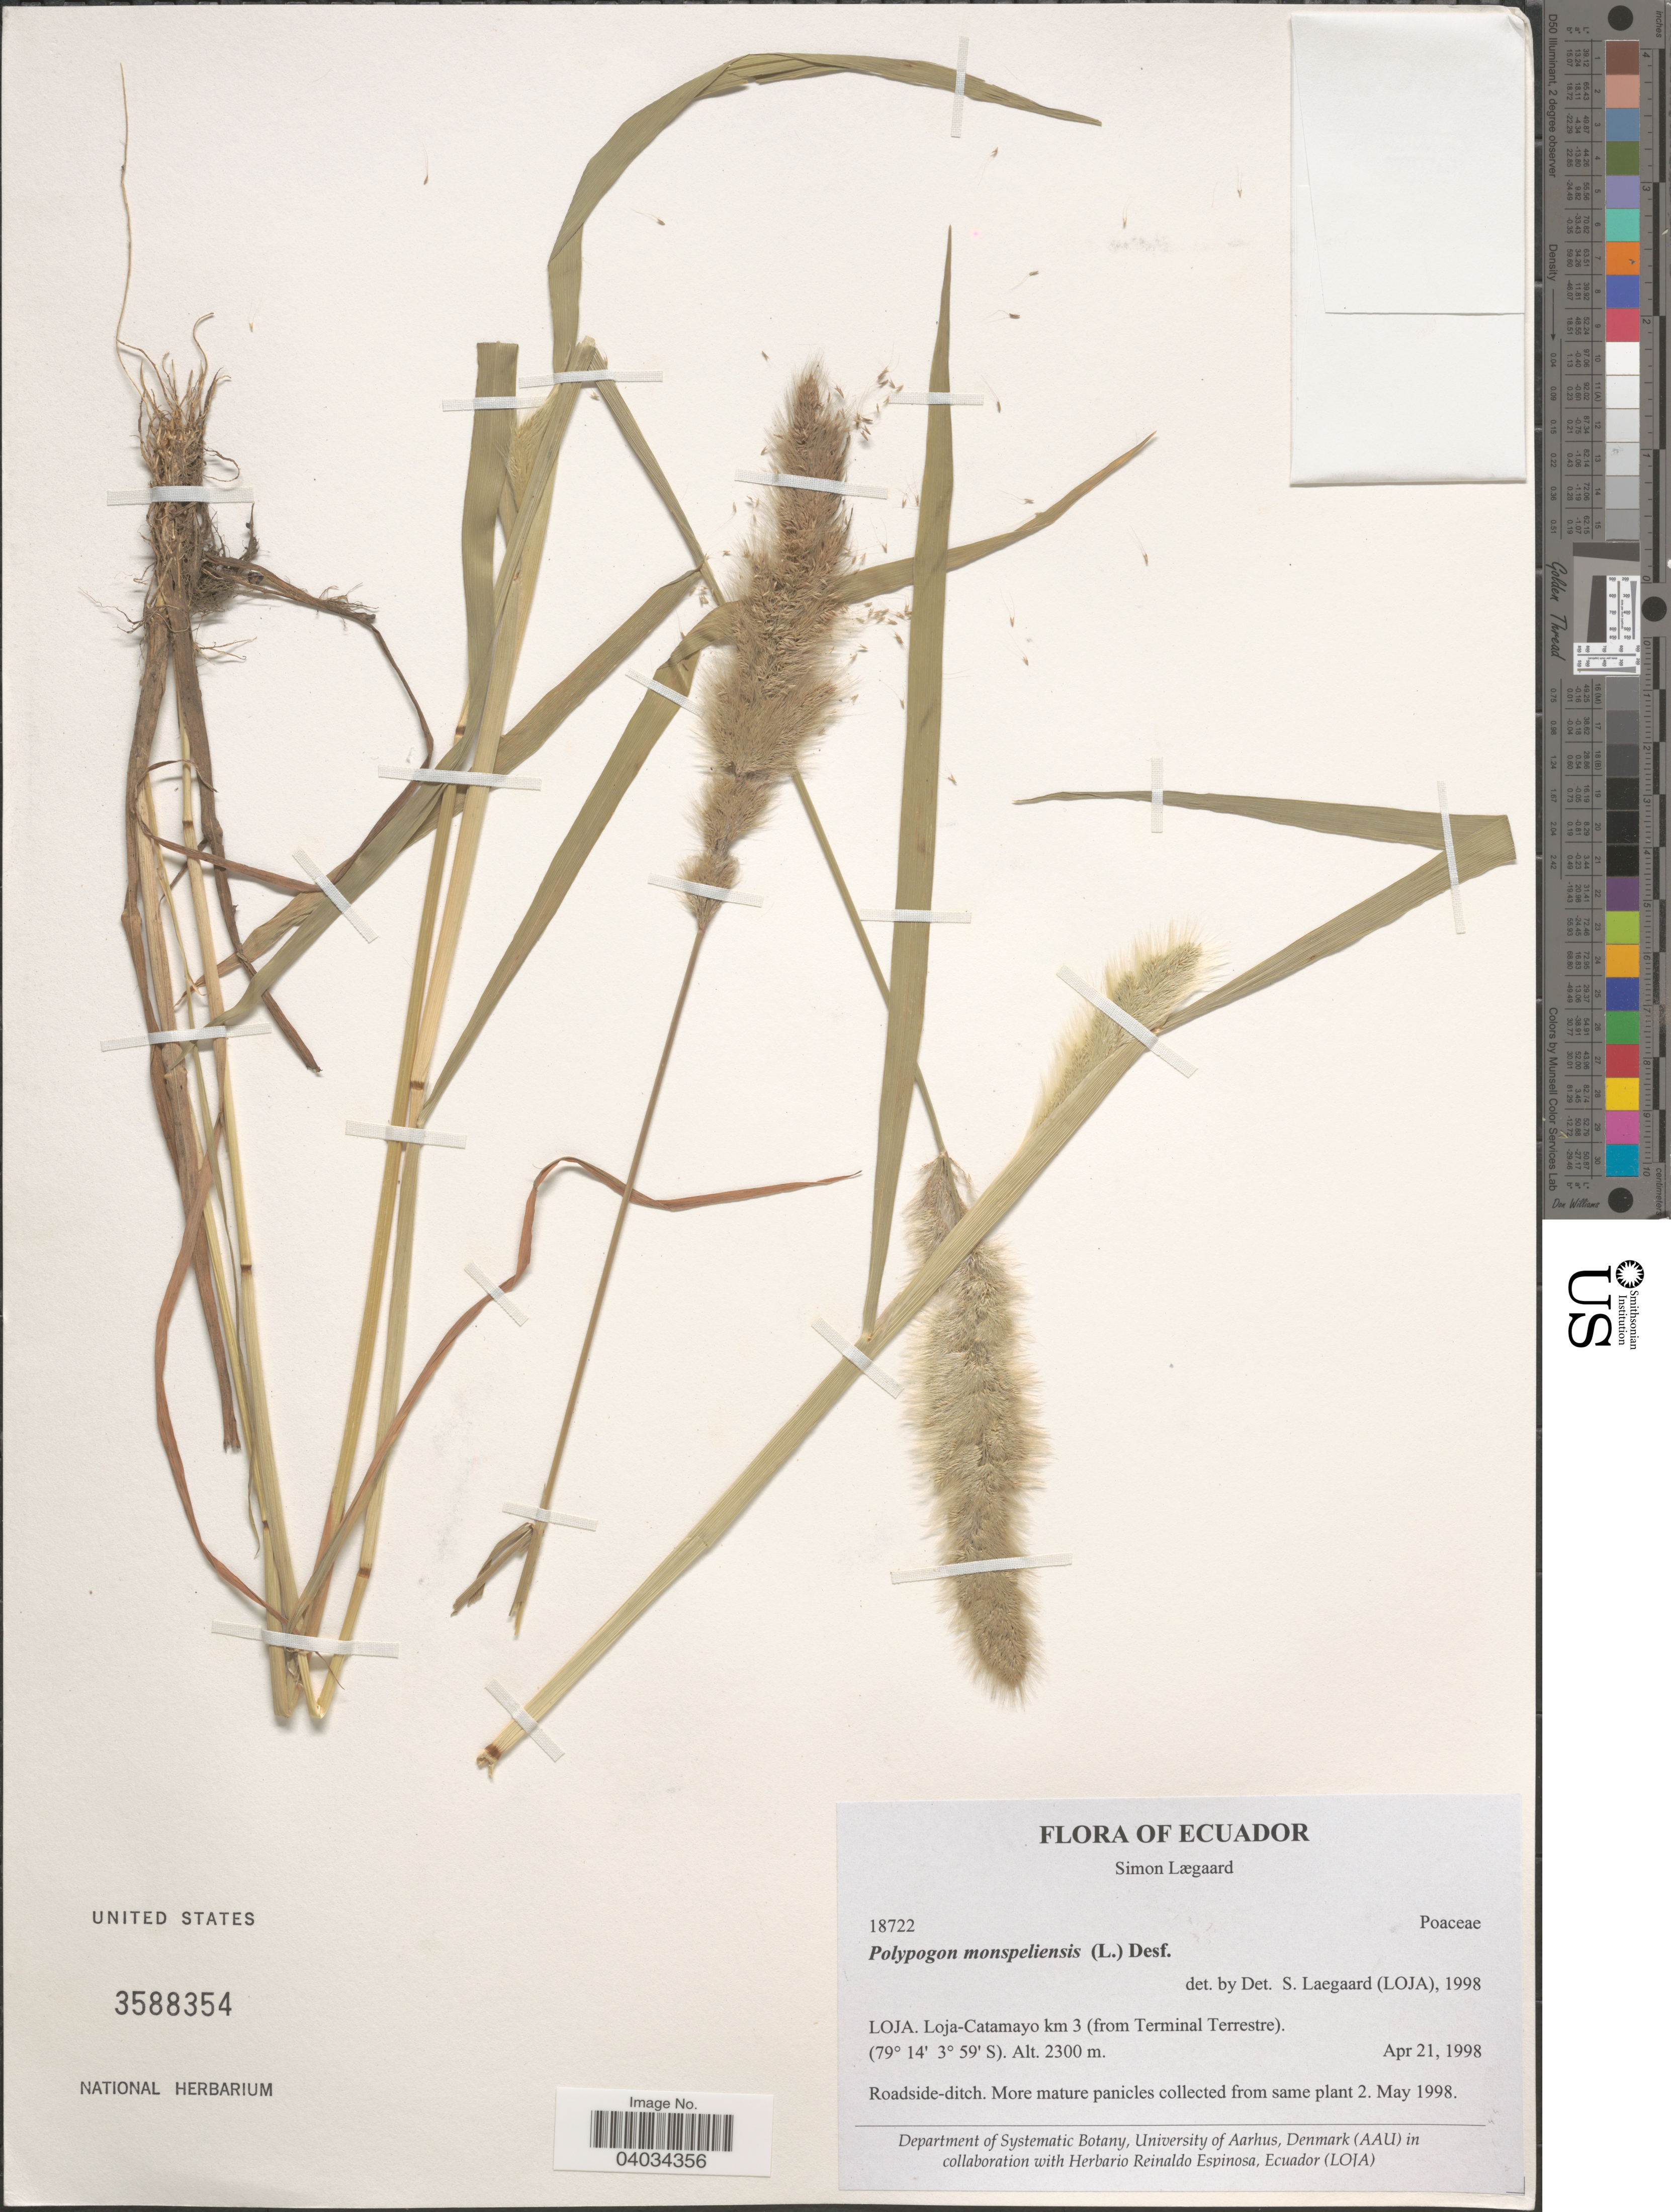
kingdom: Plantae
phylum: Tracheophyta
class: Liliopsida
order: Poales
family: Poaceae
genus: Polypogon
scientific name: Polypogon monspeliensis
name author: (L.) Desf.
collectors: S. Lægaard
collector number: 18722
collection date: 1998-04-21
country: Ecuador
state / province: Loja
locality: Loja-Catamayo km 3 (from Terminal Terrestre).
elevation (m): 2300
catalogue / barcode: US 3588354